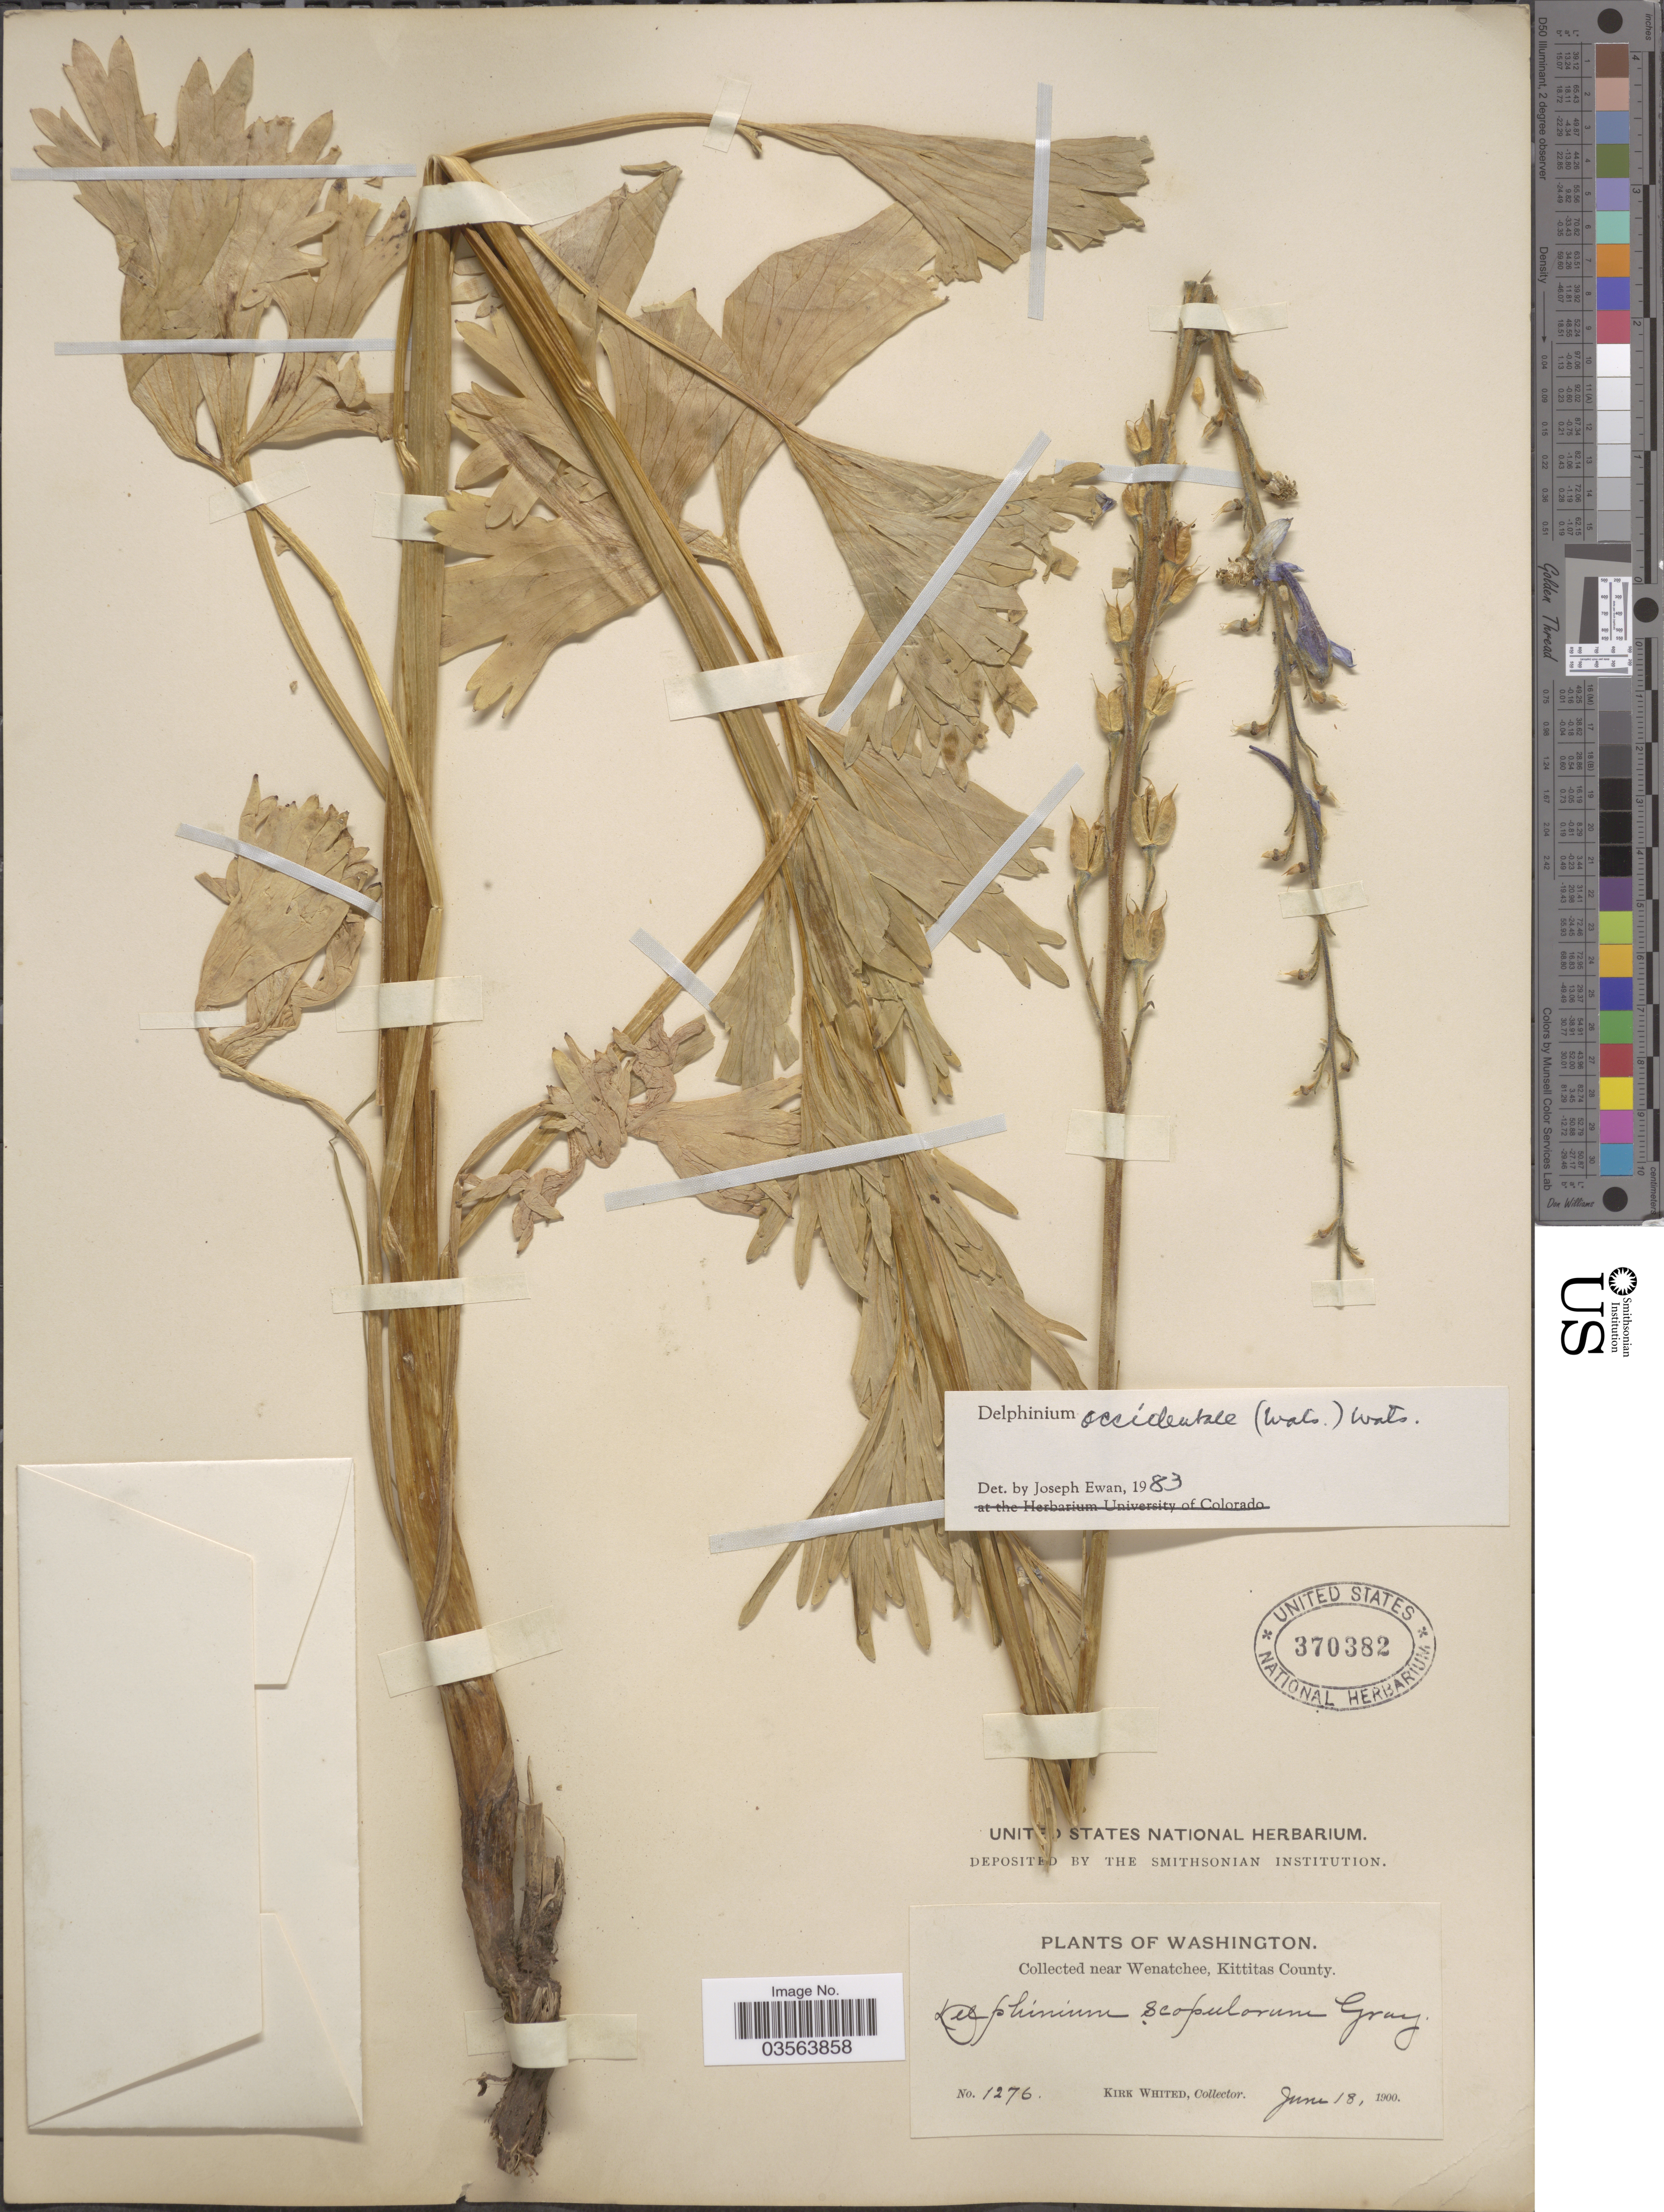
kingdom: Plantae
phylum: Tracheophyta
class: Magnoliopsida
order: Ranunculales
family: Ranunculaceae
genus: Delphinium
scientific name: Delphinium x occidentale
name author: (S. Watson) S. Watson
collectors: K. Whited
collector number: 1276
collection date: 1900-06-18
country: United States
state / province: Washington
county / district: Kittitas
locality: Near Wenatchee, Kittitas County.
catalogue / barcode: US 370382